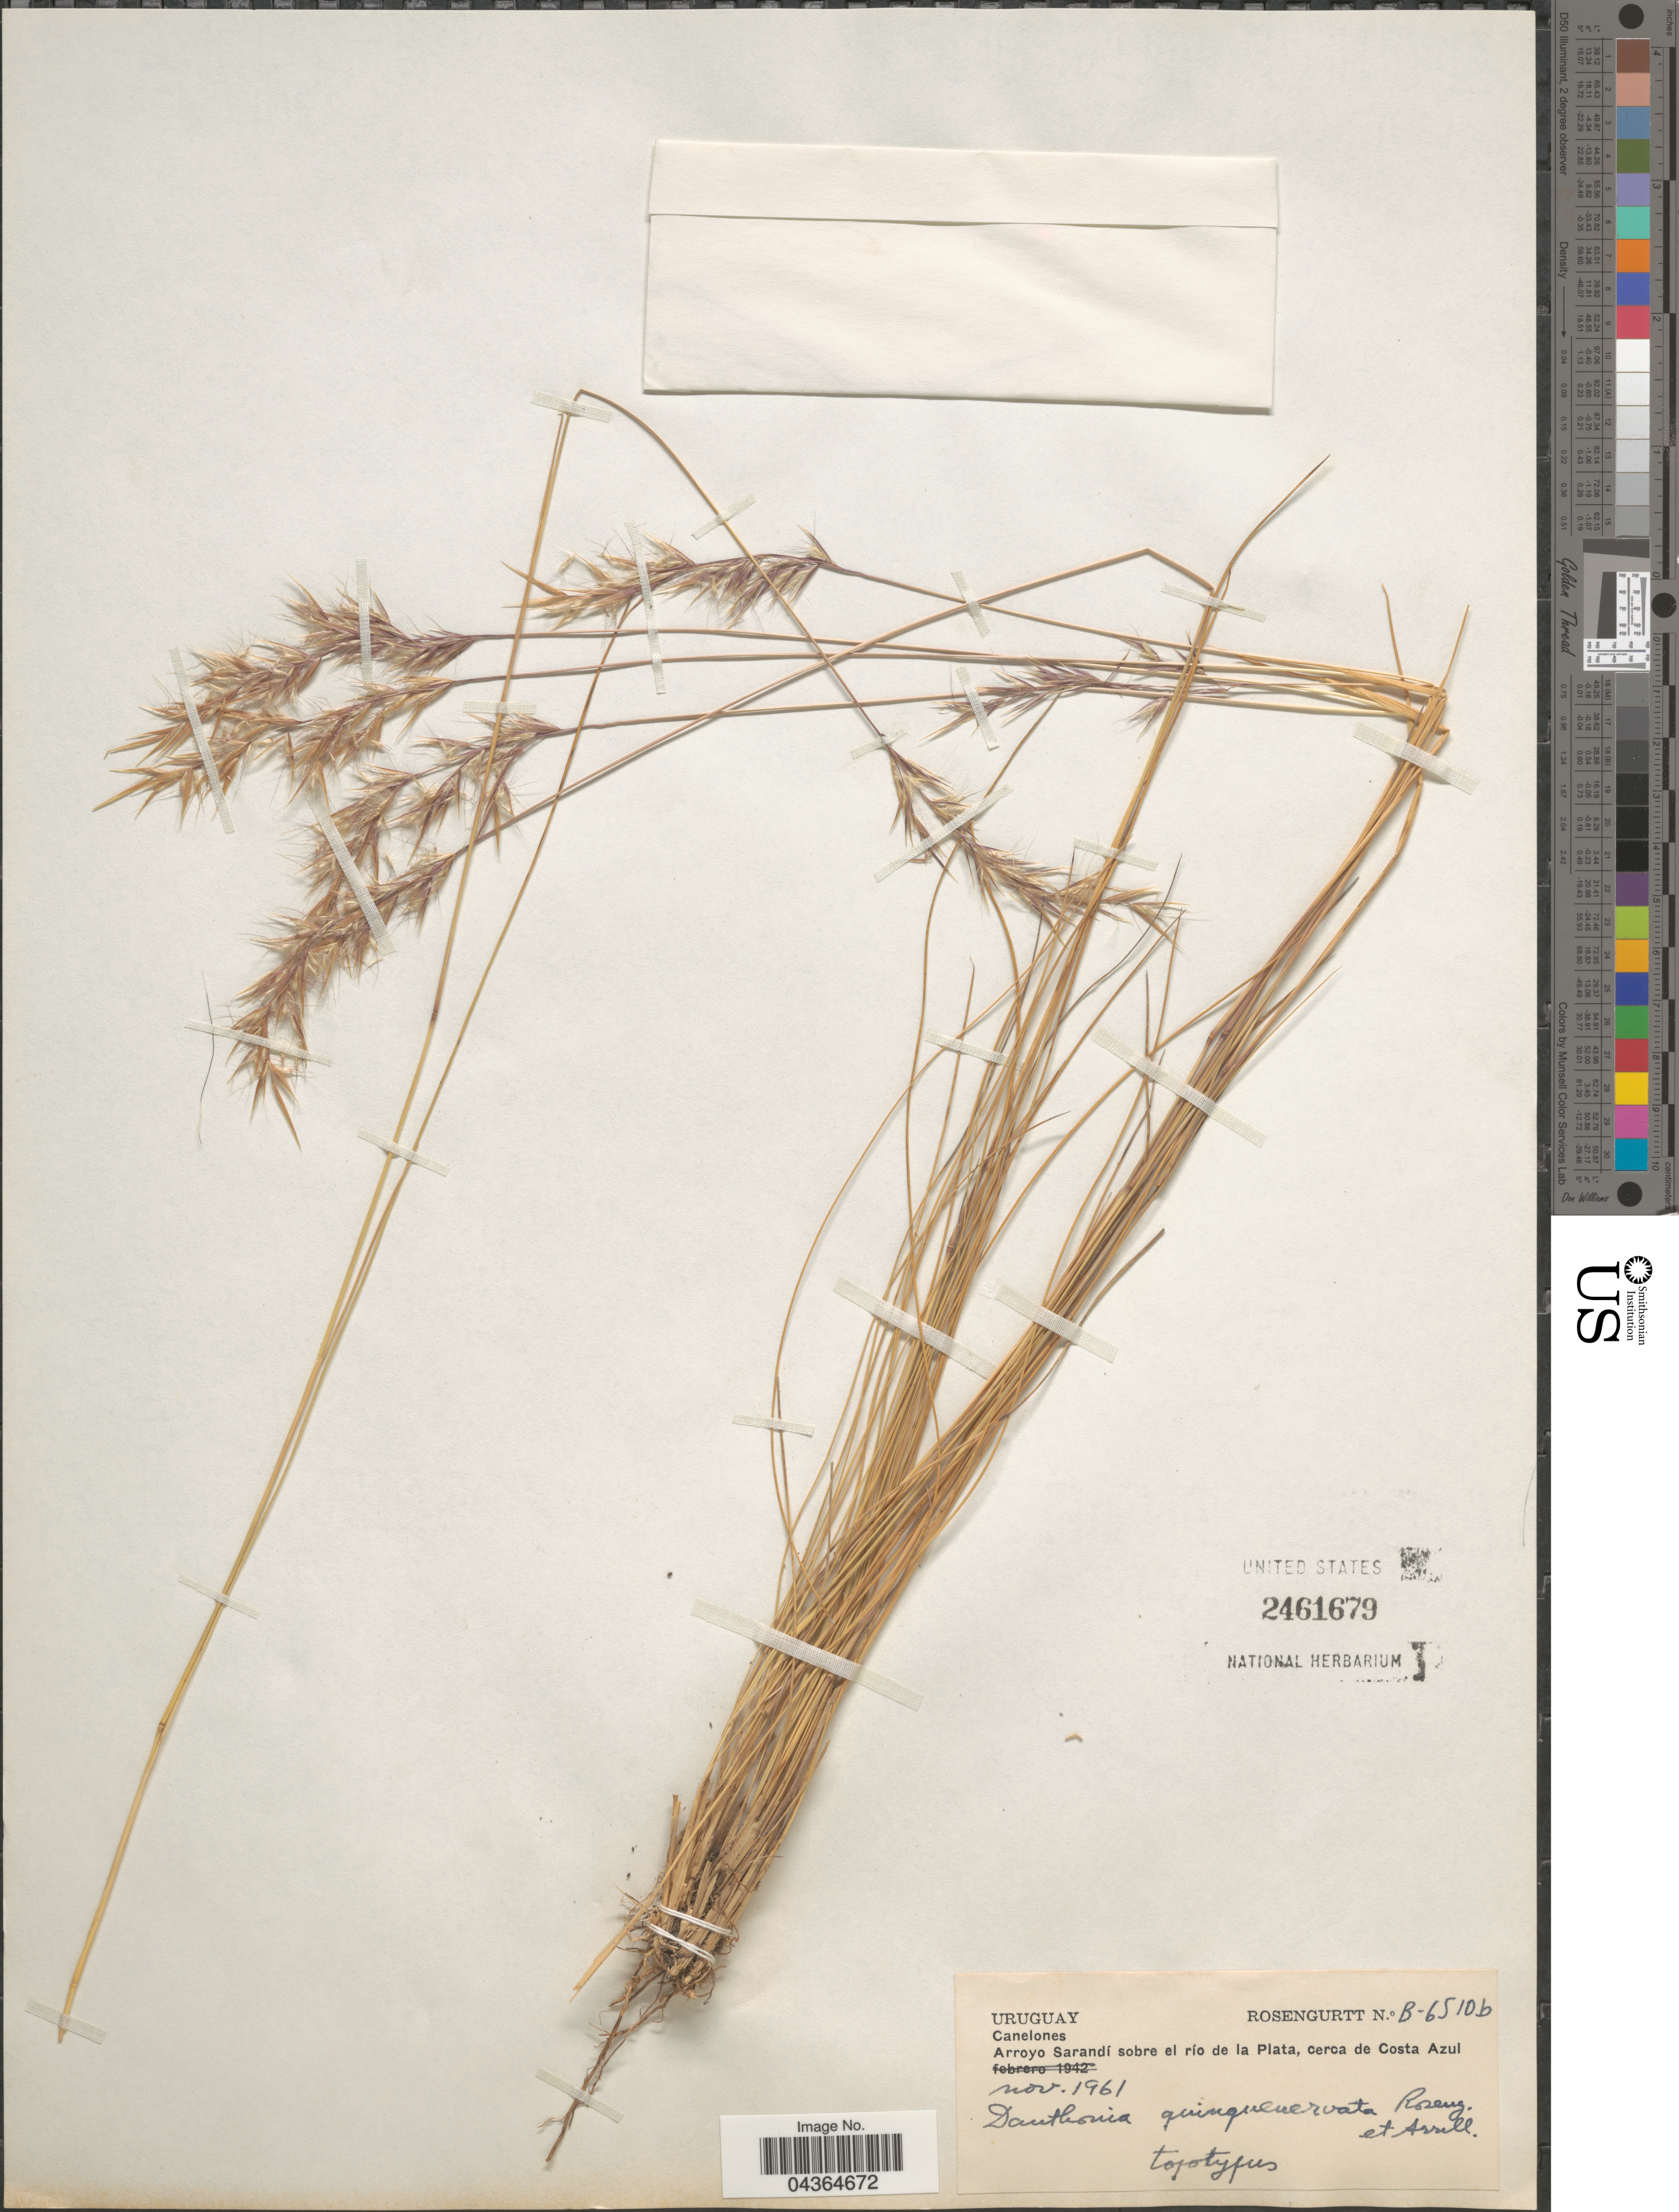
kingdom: Plantae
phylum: Tracheophyta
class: Liliopsida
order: Poales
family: Poaceae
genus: Danthonia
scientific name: Danthonia secundiflora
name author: J. Presl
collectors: Rosengurtt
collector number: B-6510b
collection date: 1961-11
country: Uruguay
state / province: Canelones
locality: Arroyo Sarandi sobre el rio de la Plata, cerca de Costa Azul.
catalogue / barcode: US 2461679